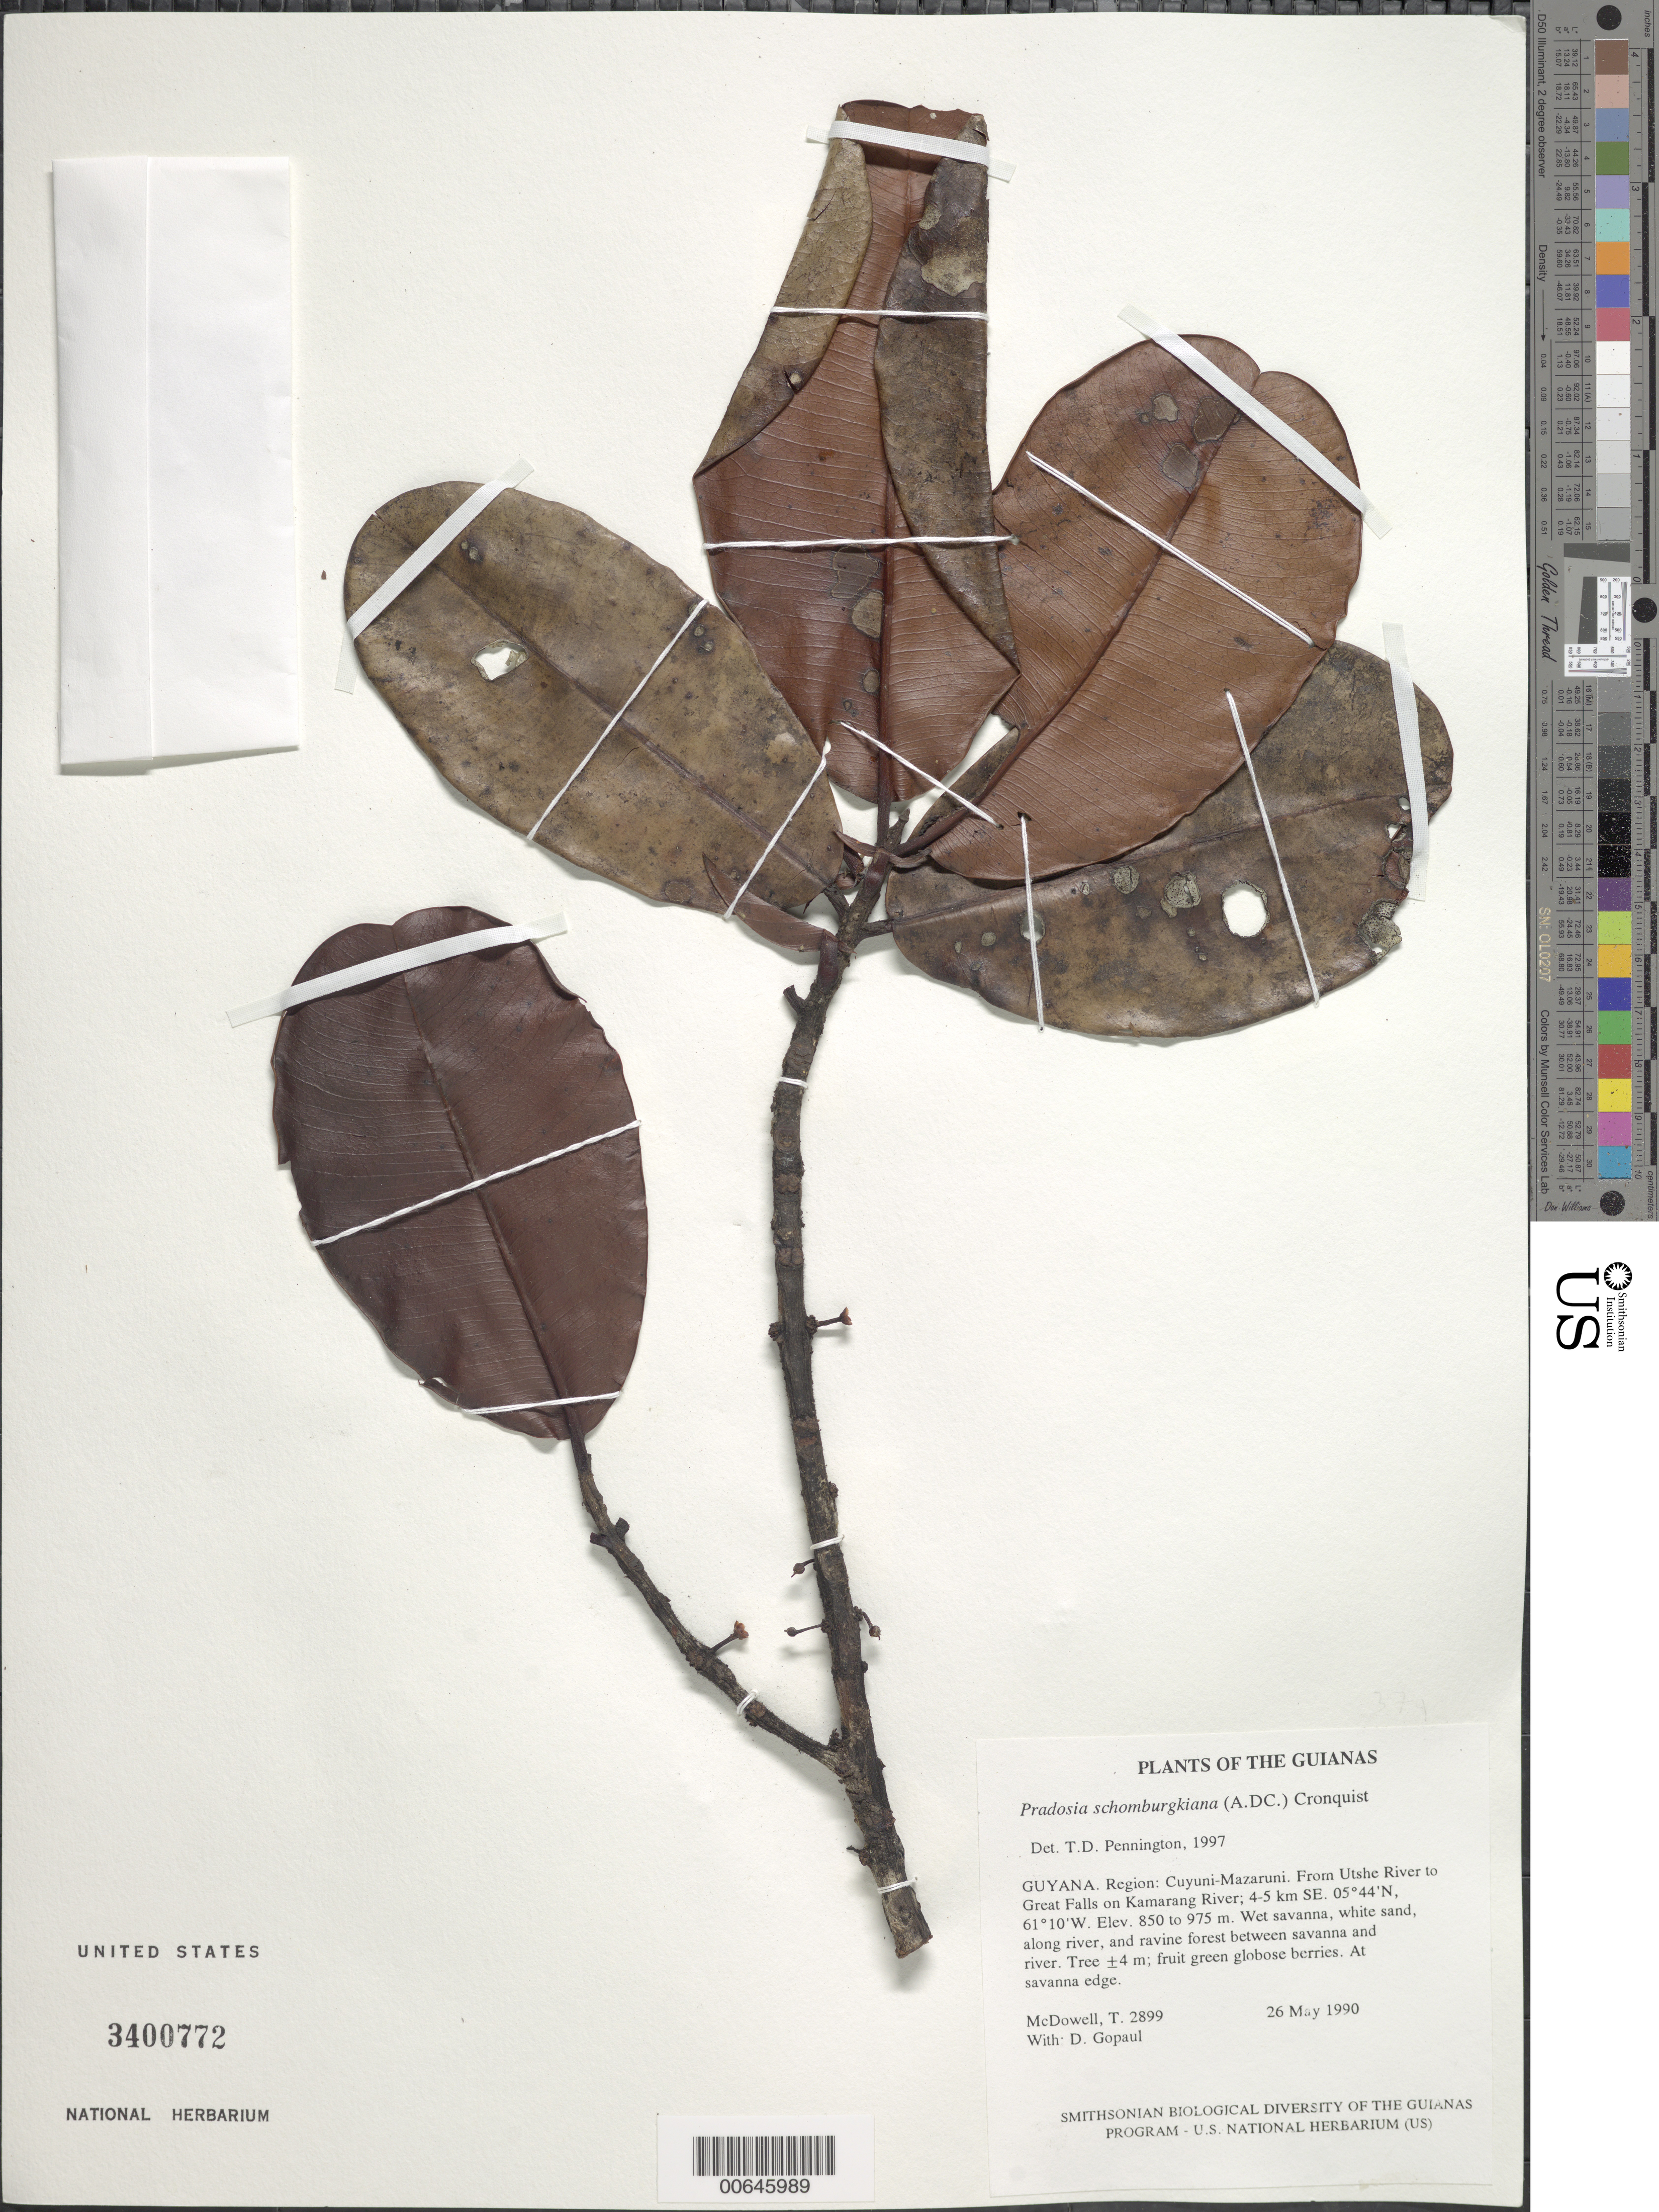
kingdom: Plantae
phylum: Tracheophyta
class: Magnoliopsida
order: Ericales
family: Sapotaceae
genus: Pradosia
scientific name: Pradosia schomburgkiana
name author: (A. DC.) Cronq.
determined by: Pennington, T. D., (K)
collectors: T. McDowell & D. Gopaul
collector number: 2899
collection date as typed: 26 May 1990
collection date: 1990-05-26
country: Guyana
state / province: Cuyuni-Mazaruni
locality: From Utshi River to Great Falls on Kamarang River; 4-5 km SE of Utshi camp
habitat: Wet savanna, white sand, along river, and ravine forest between savanna and river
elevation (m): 850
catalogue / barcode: US 3400772